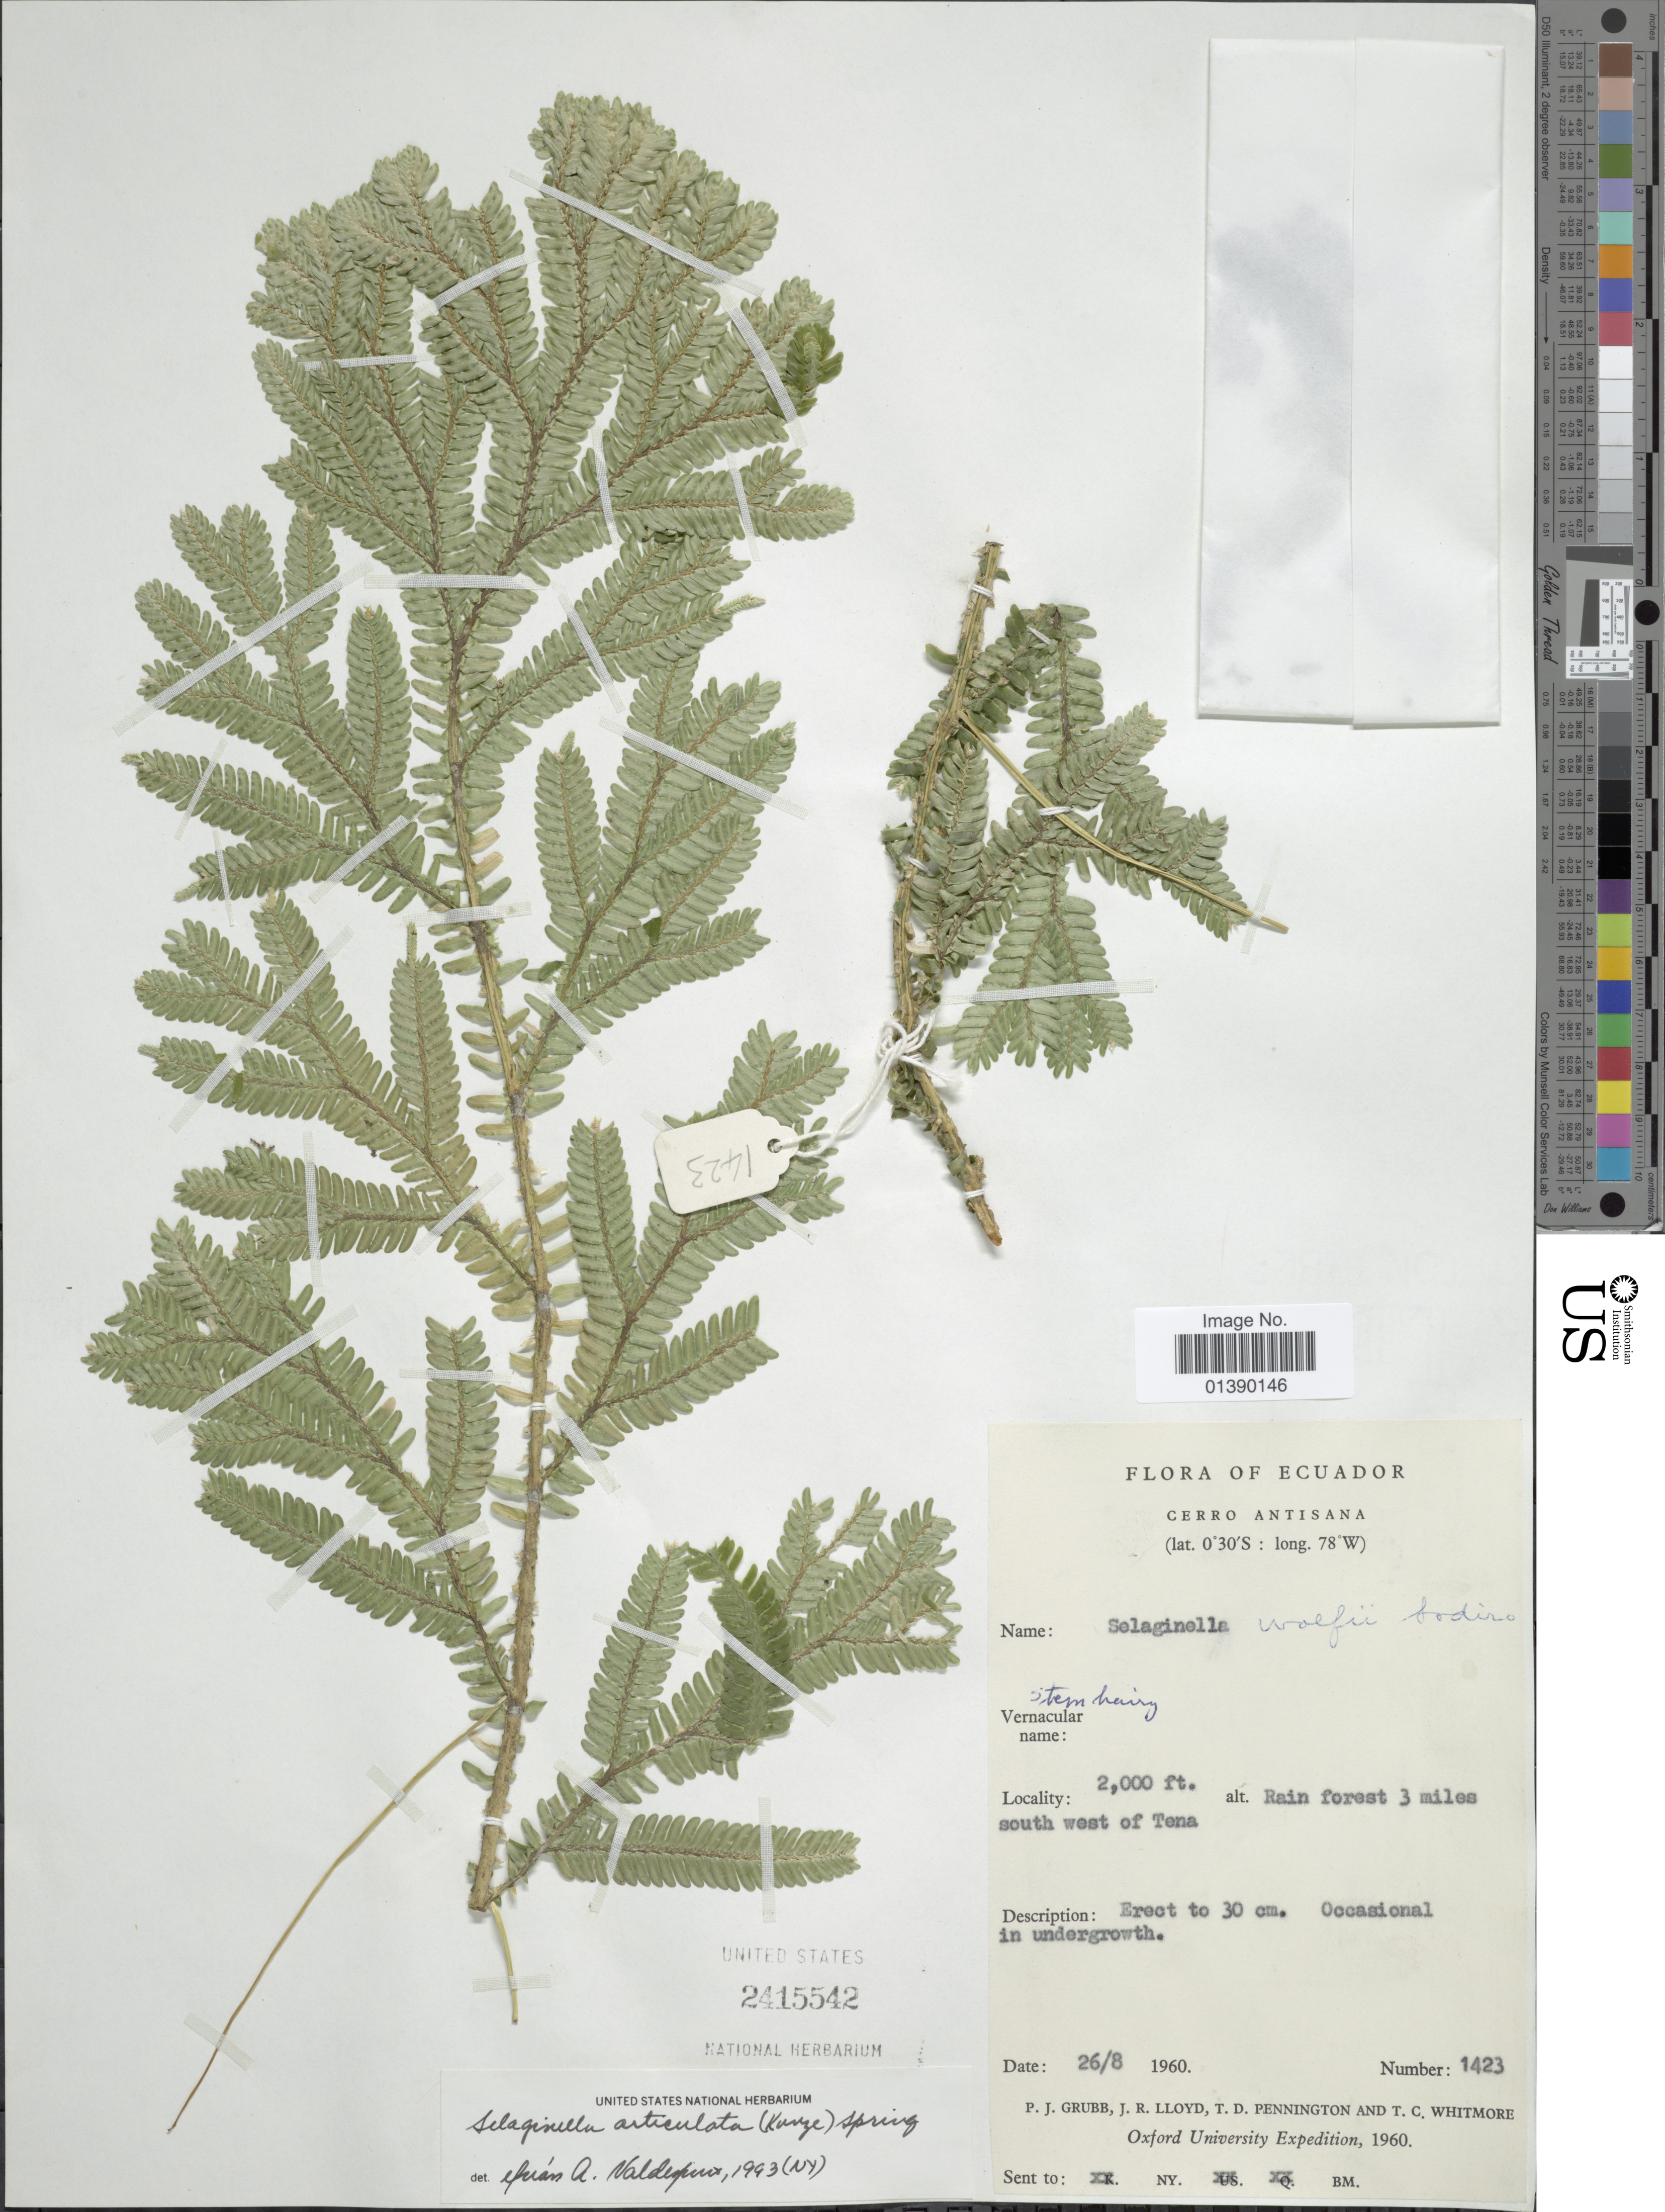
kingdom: Plantae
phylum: Tracheophyta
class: Lycopodiopsida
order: Selaginellales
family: Selaginellaceae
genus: Selaginella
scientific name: Selaginella articulata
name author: (Kunze) Spring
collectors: P. J. Grubb, J. R. Lloyd, T. D. Pennington & T. C. Whitmore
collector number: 14232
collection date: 1960-08-26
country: Ecuador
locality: Cerro Antisana, Rain forest 3 miles south west of Tena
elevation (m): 610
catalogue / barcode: US 2415542